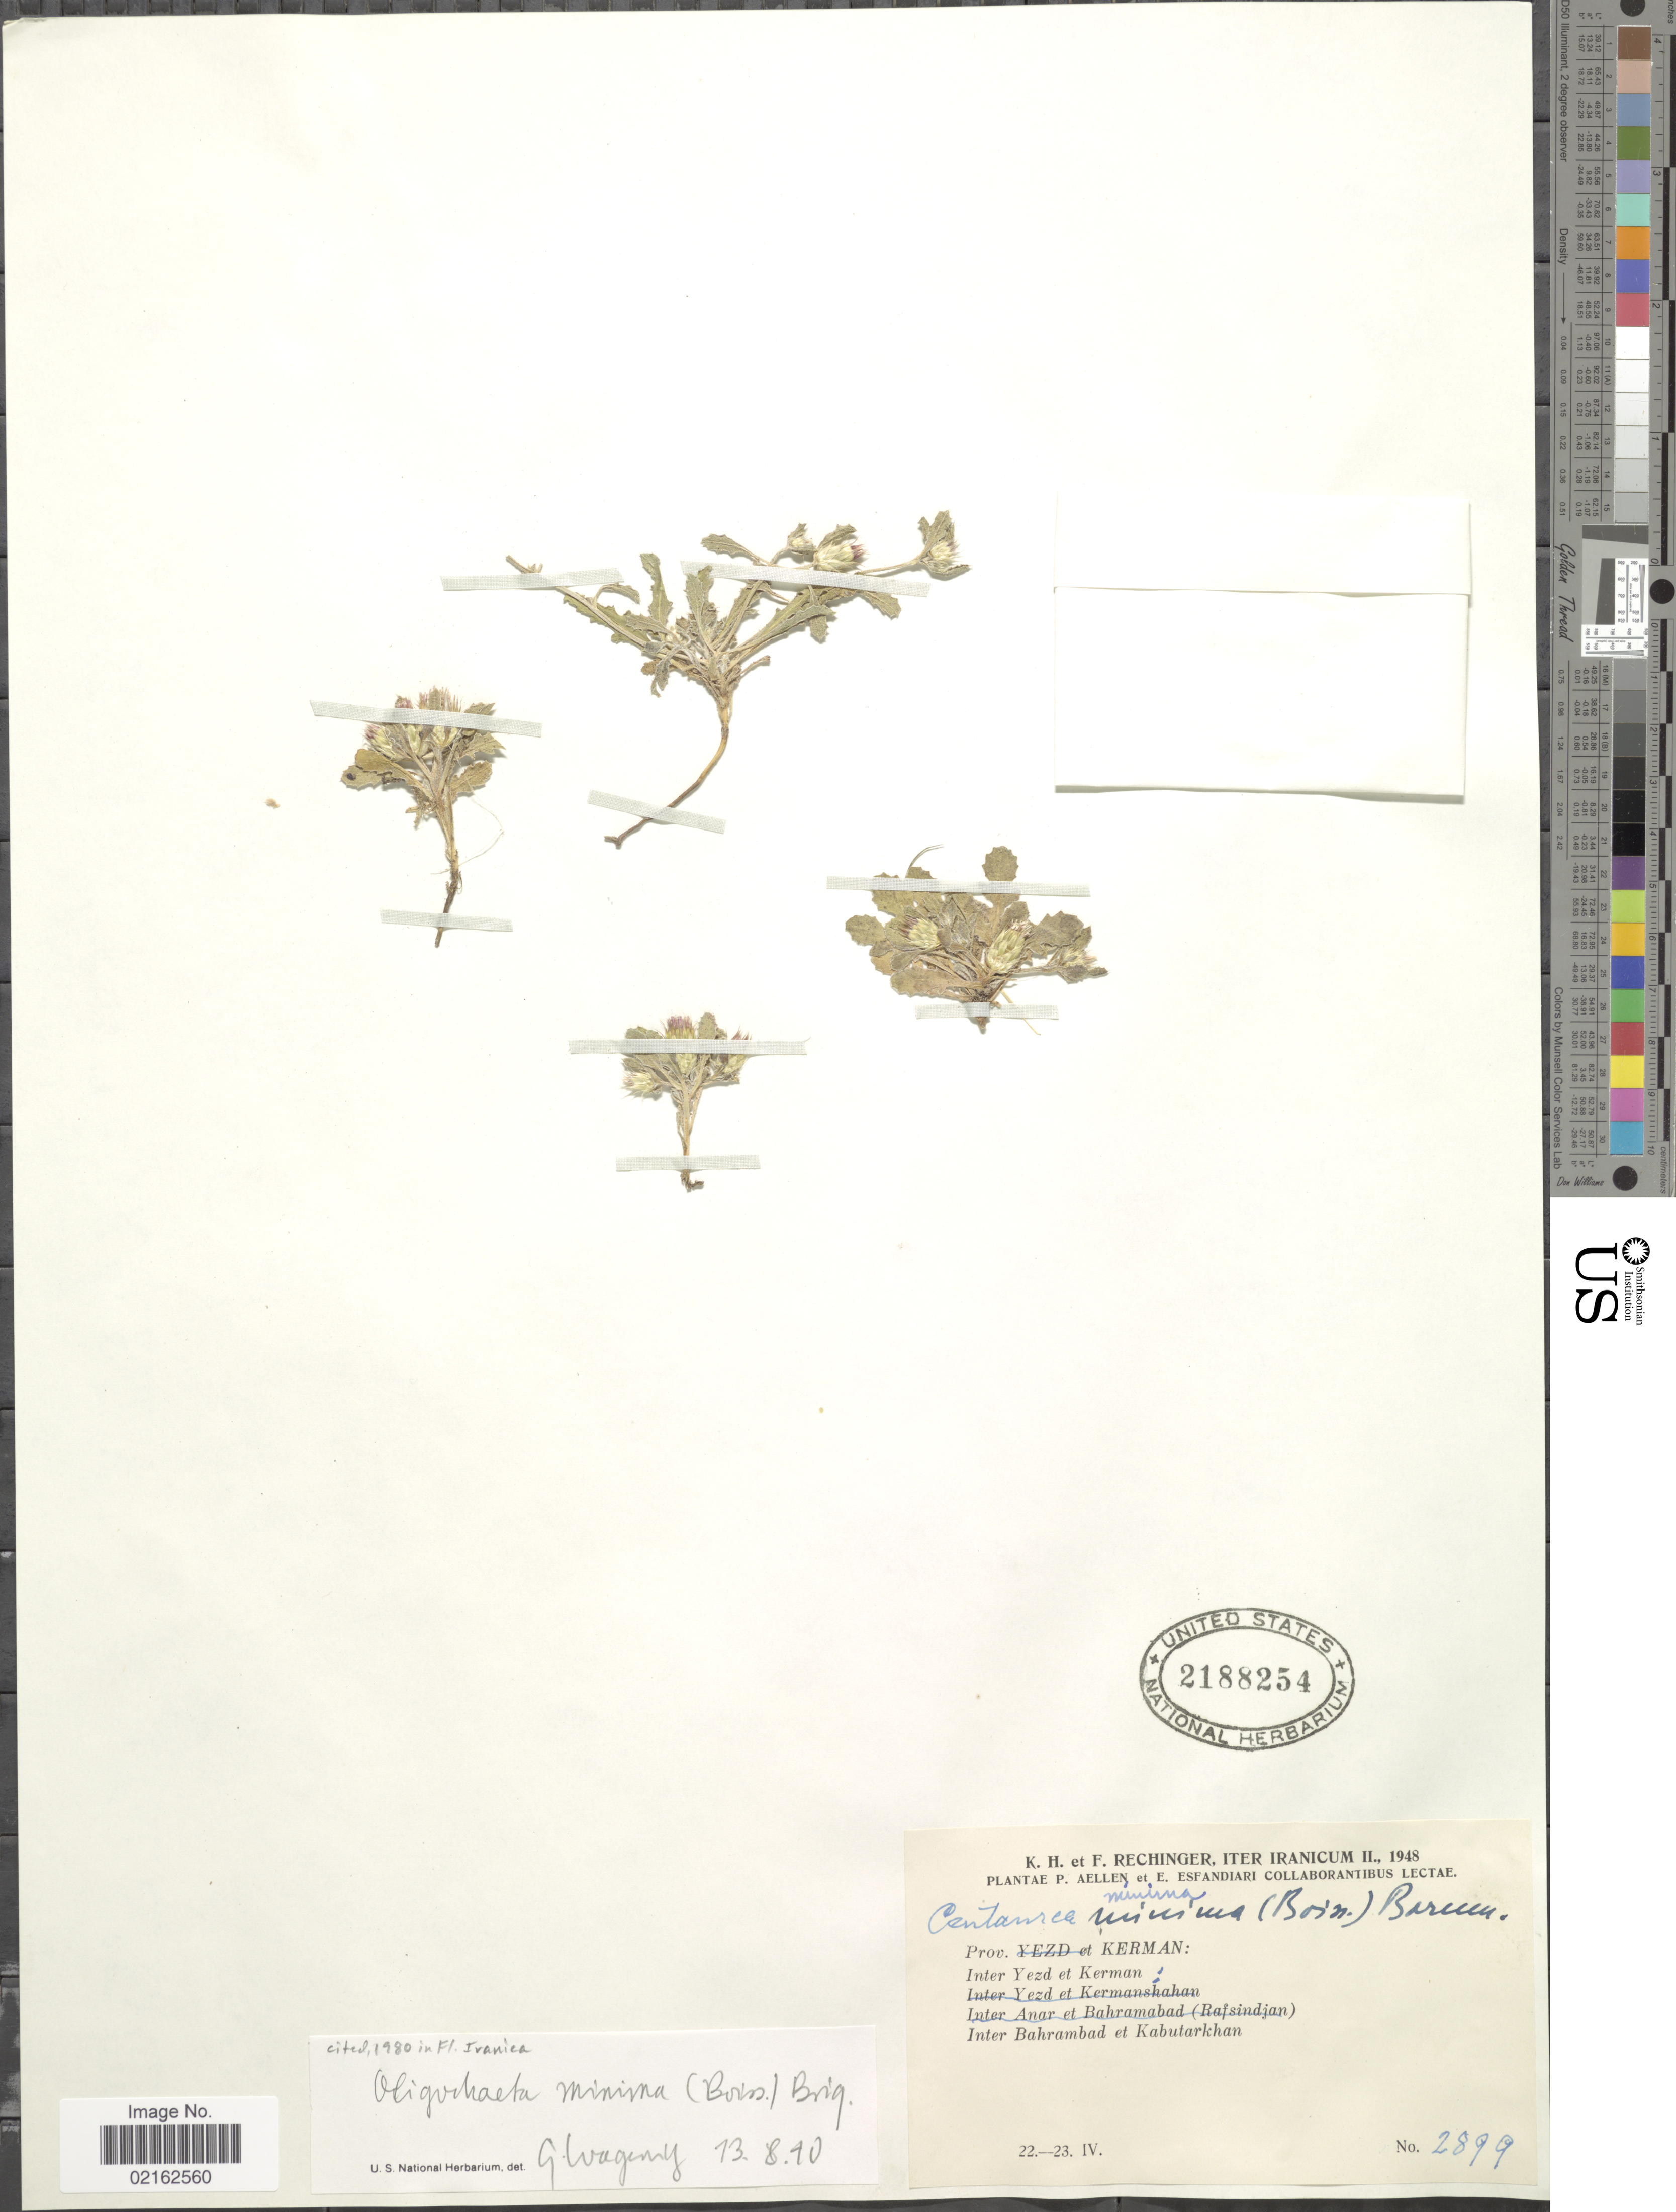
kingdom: Plantae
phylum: Tracheophyta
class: Magnoliopsida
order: Asterales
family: Asteraceae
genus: Oligochaeta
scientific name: Oligochaeta minima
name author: (Boiss.) Briq.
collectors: K. H. Rechinger & F. Rechinger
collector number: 2899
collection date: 1948-04-22/1948-04-23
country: Iran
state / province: Kerman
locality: Inter Yezd et Kerman, inter Bahrambad et Kabutarkhan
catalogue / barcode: US 2188254